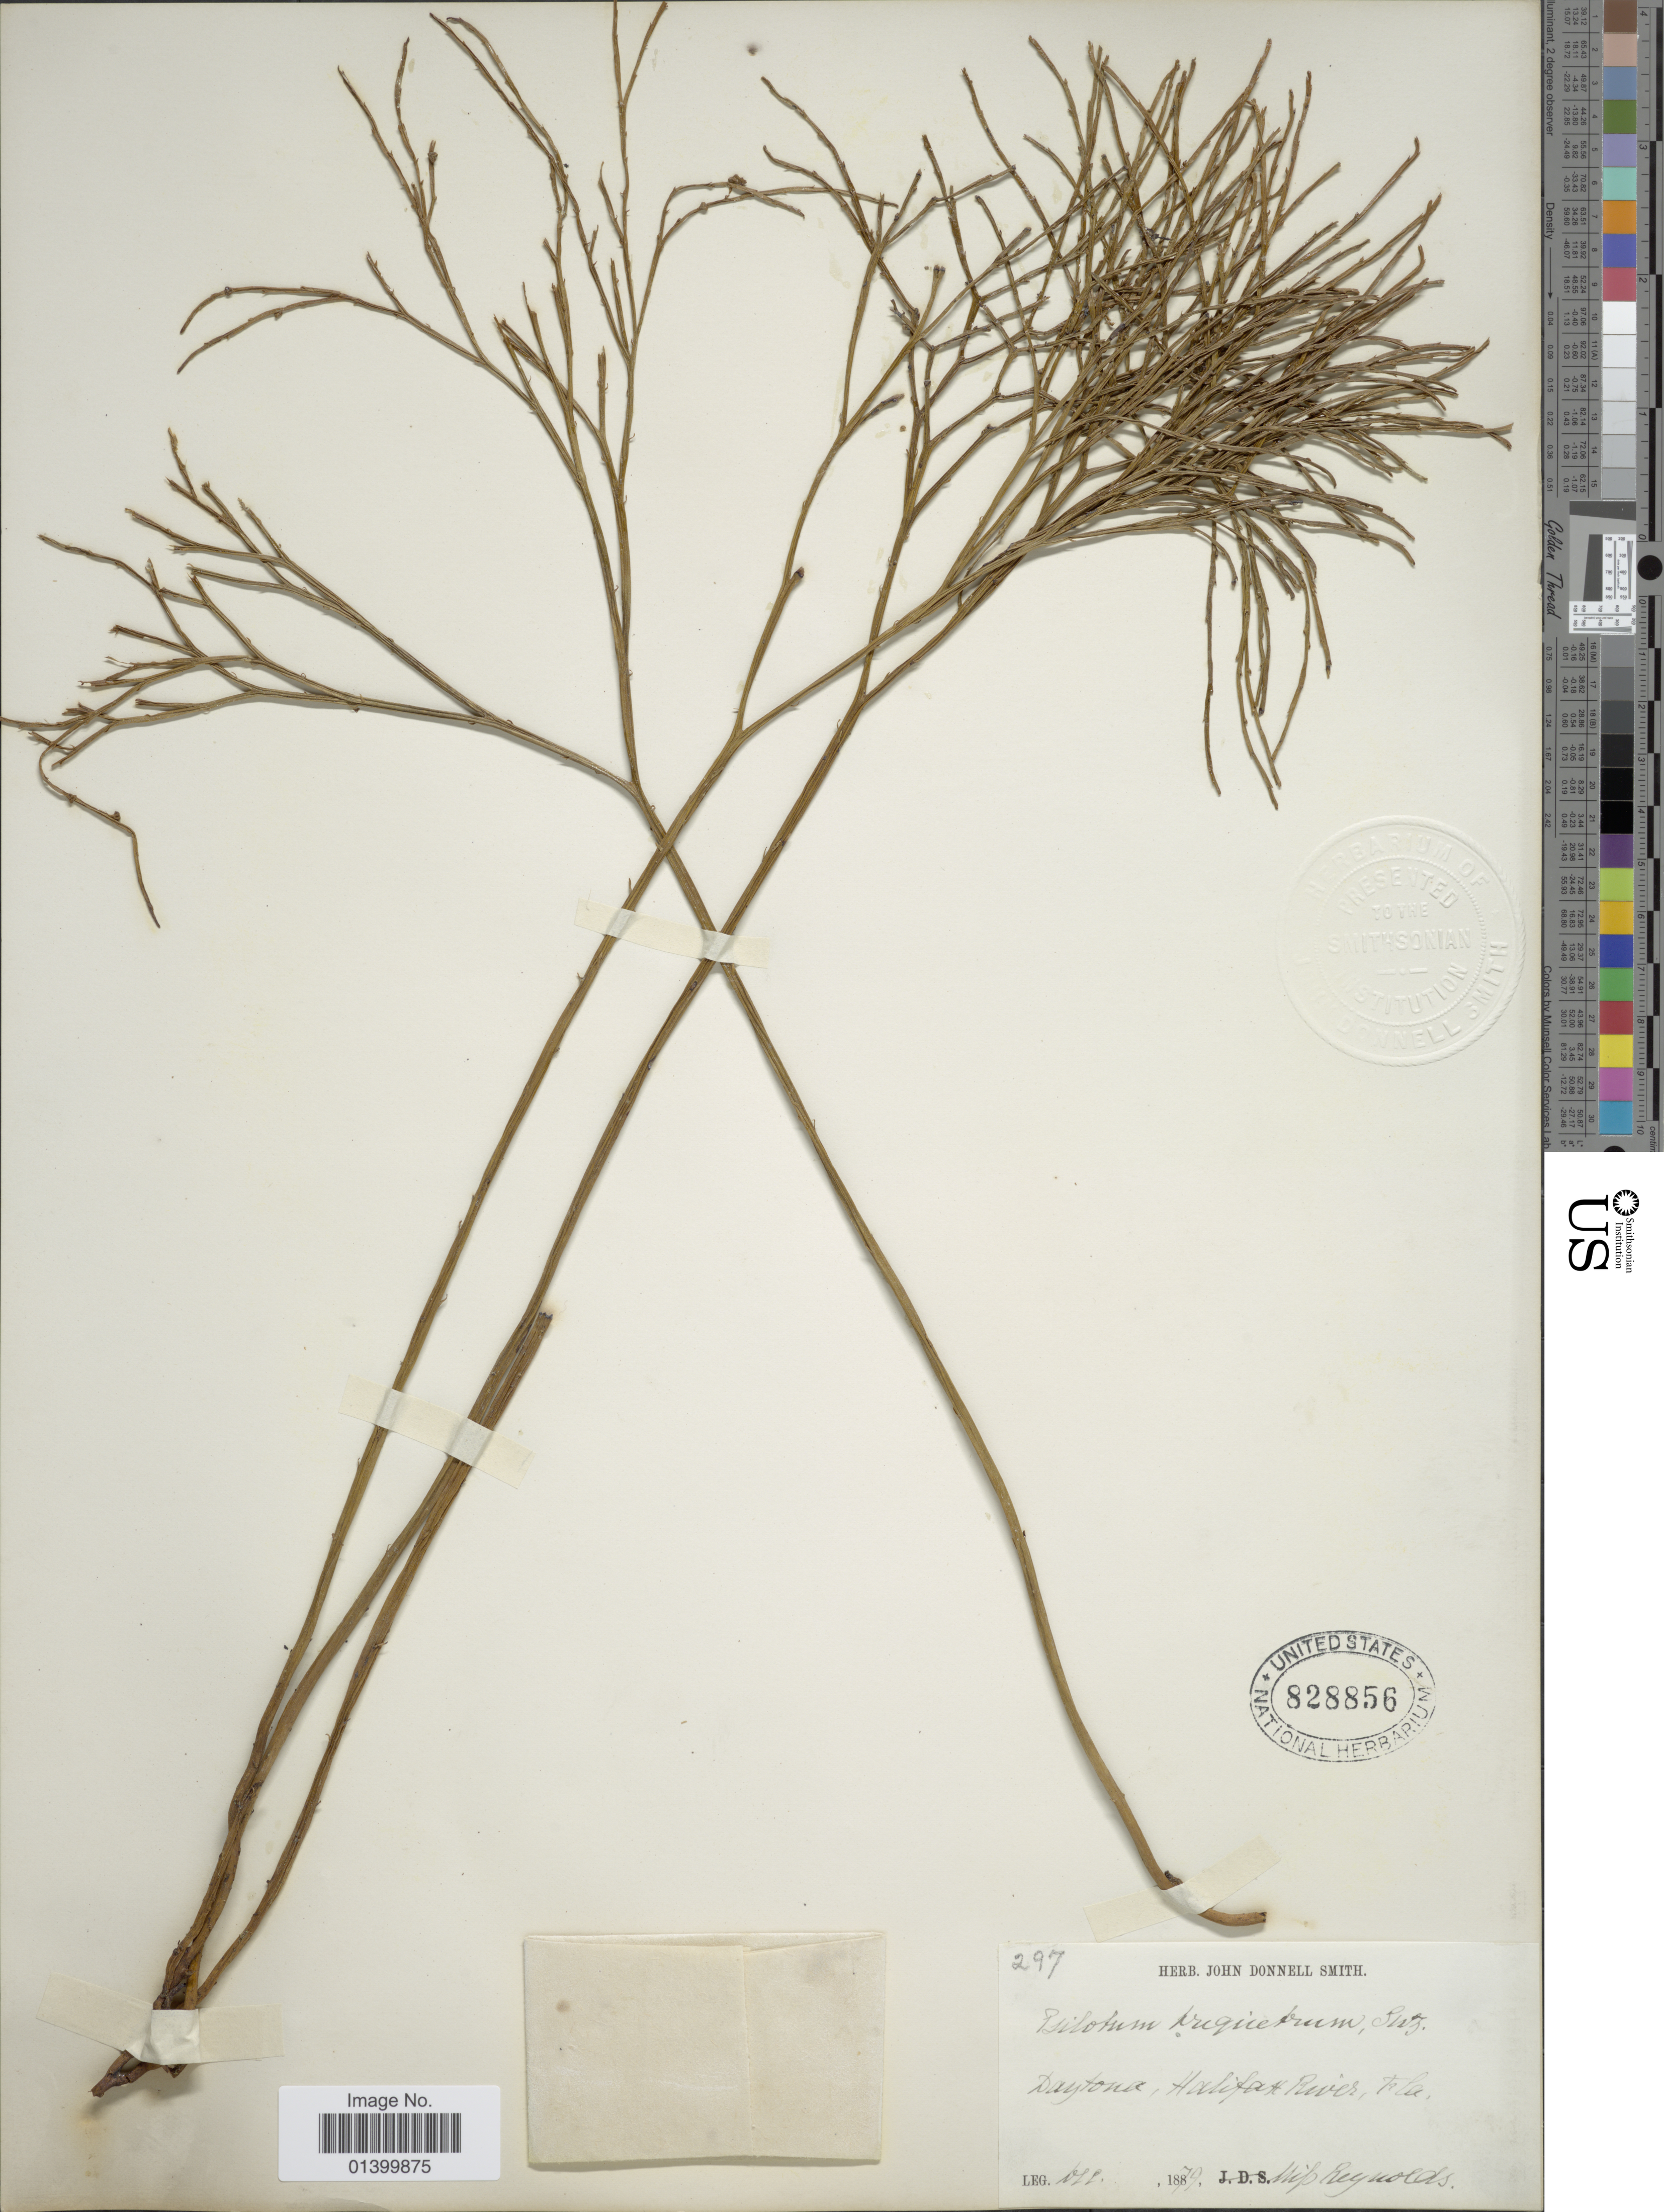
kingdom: Plantae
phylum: Tracheophyta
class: Polypodiopsida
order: Psilotales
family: Psilotaceae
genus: Psilotum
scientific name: Psilotum nudum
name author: (L.) P. Beauv.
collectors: -. Reynolds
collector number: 297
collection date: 1879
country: United States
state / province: Florida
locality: Daytona, Halifax River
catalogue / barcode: US 828856